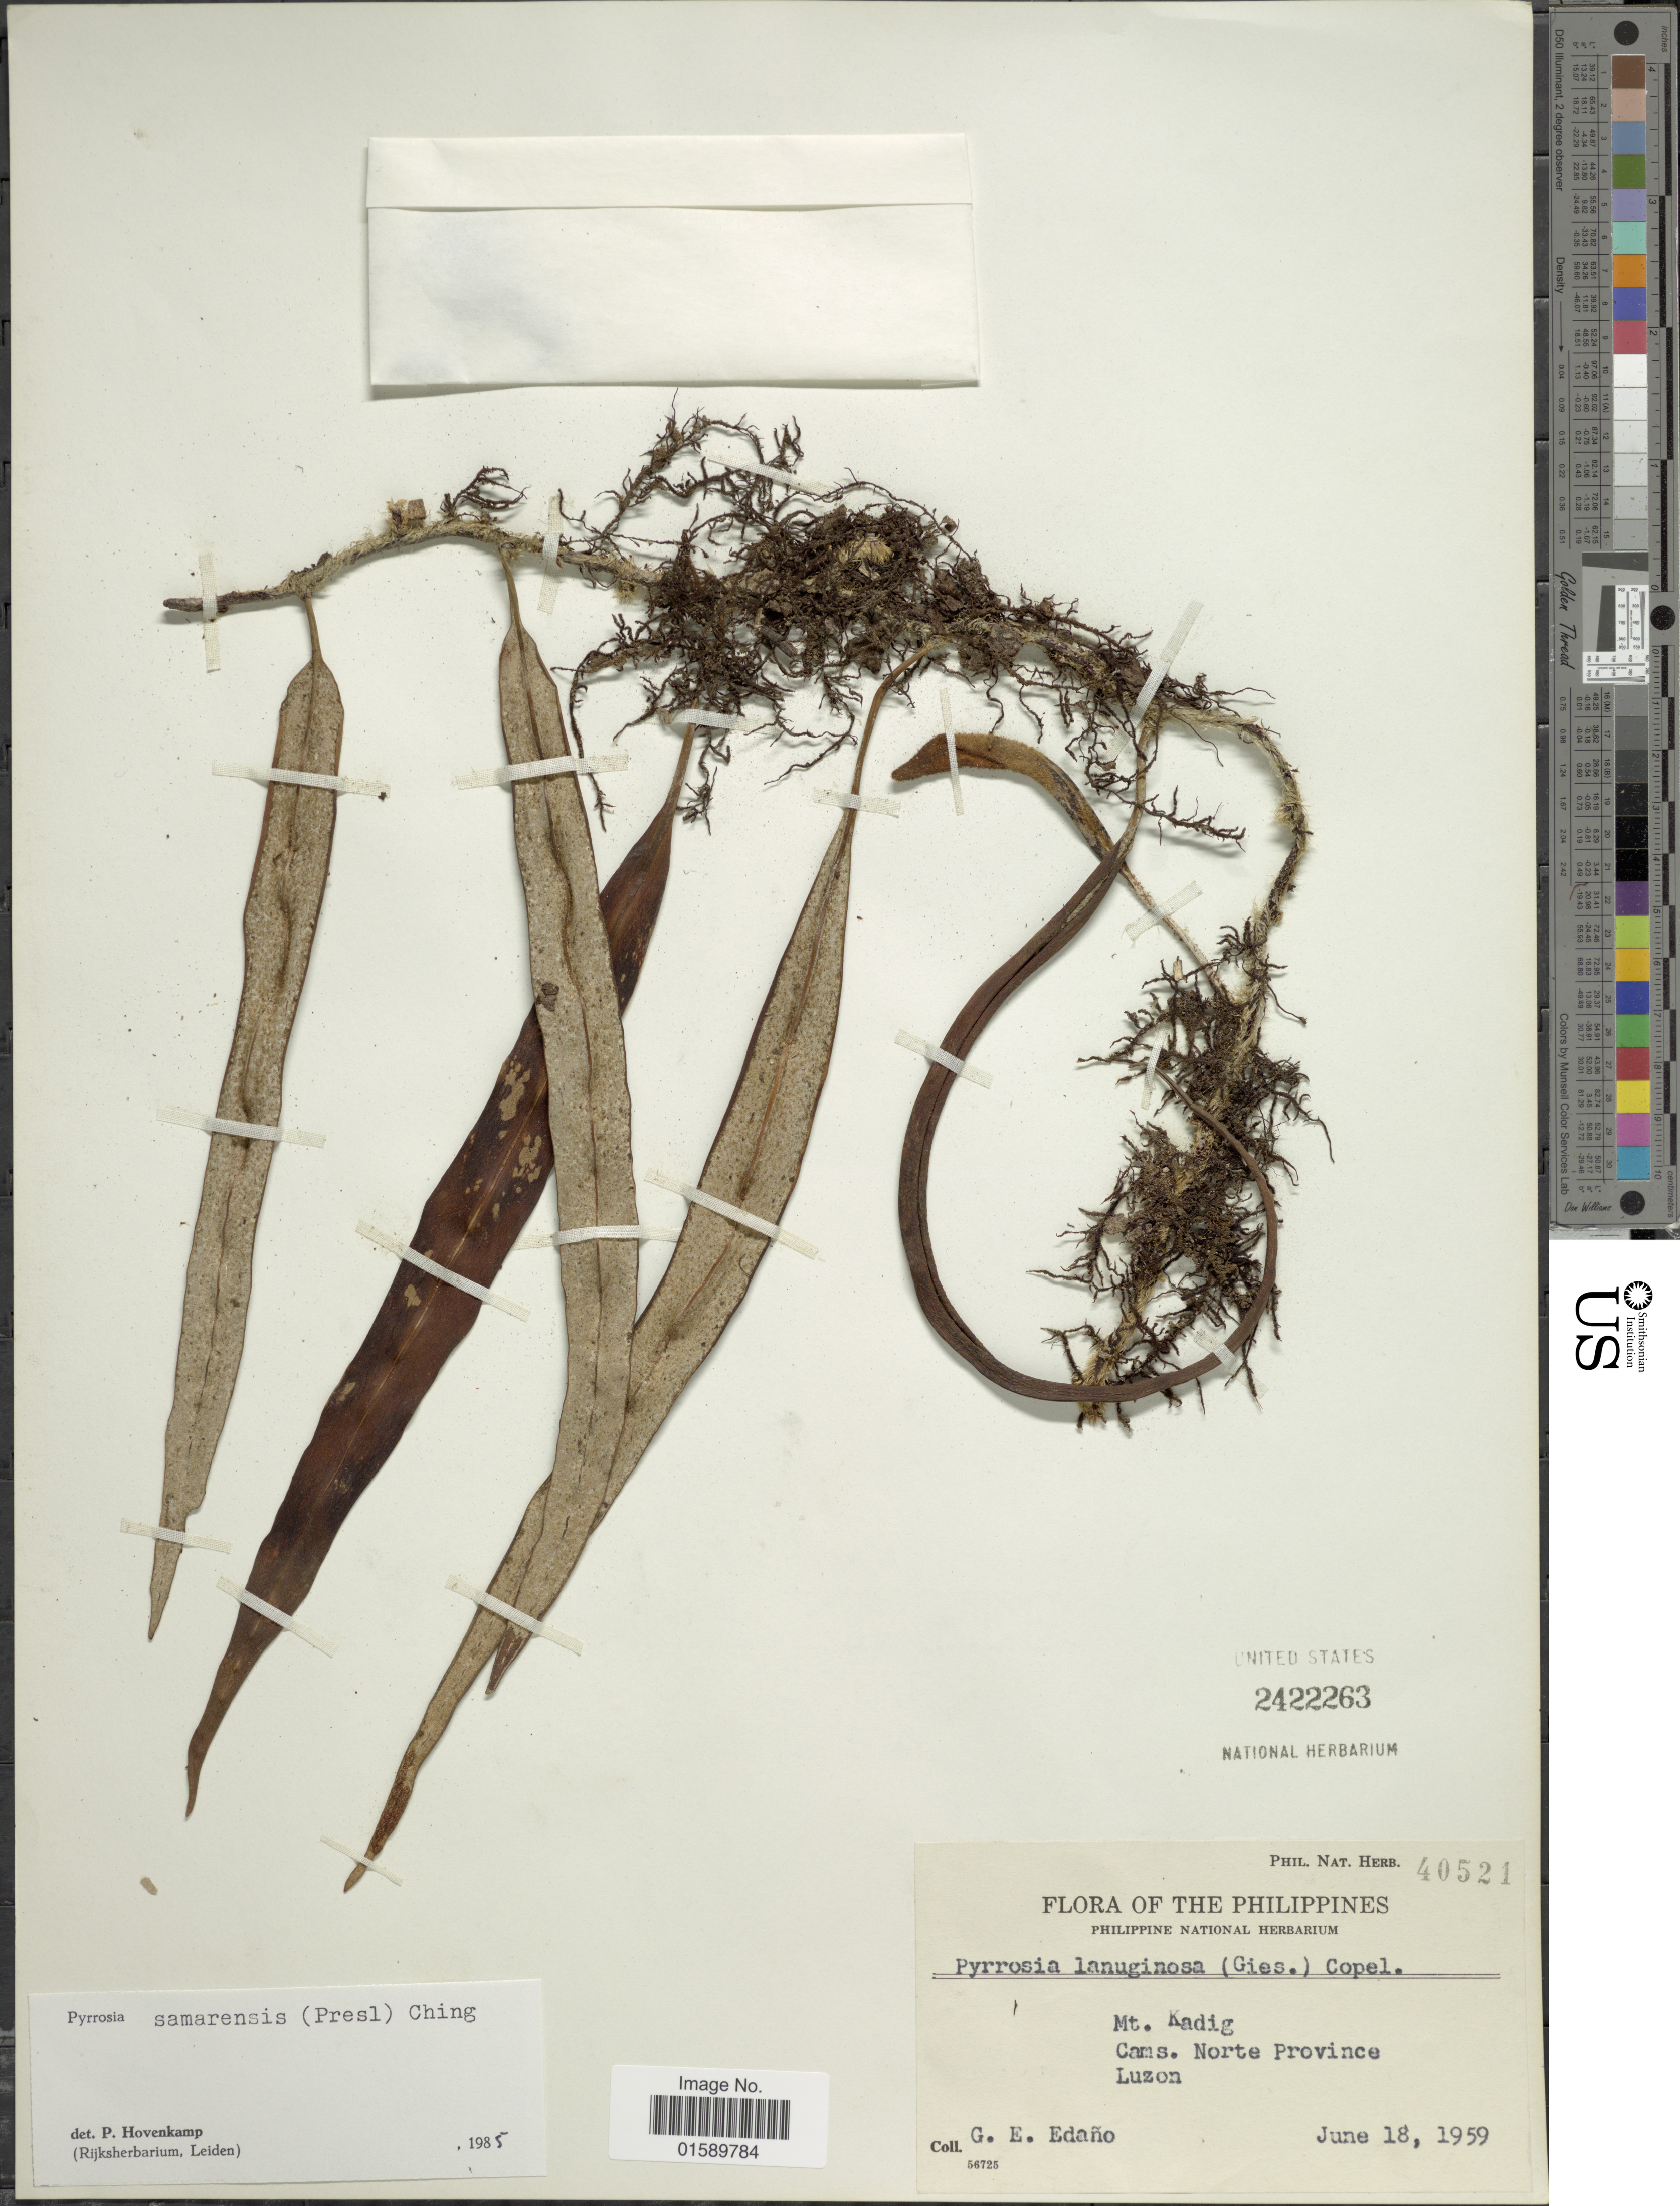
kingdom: Plantae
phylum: Tracheophyta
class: Polypodiopsida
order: Polypodiales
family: Polypodiaceae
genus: Pyrrosia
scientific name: Pyrrosia samarensis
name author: (C. Presl) Ching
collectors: G. E. Edaño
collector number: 40521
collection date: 1959-06-18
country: Philippines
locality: Mt. Kadig, Cams. Norte Province, Luzon.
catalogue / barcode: US 2422263